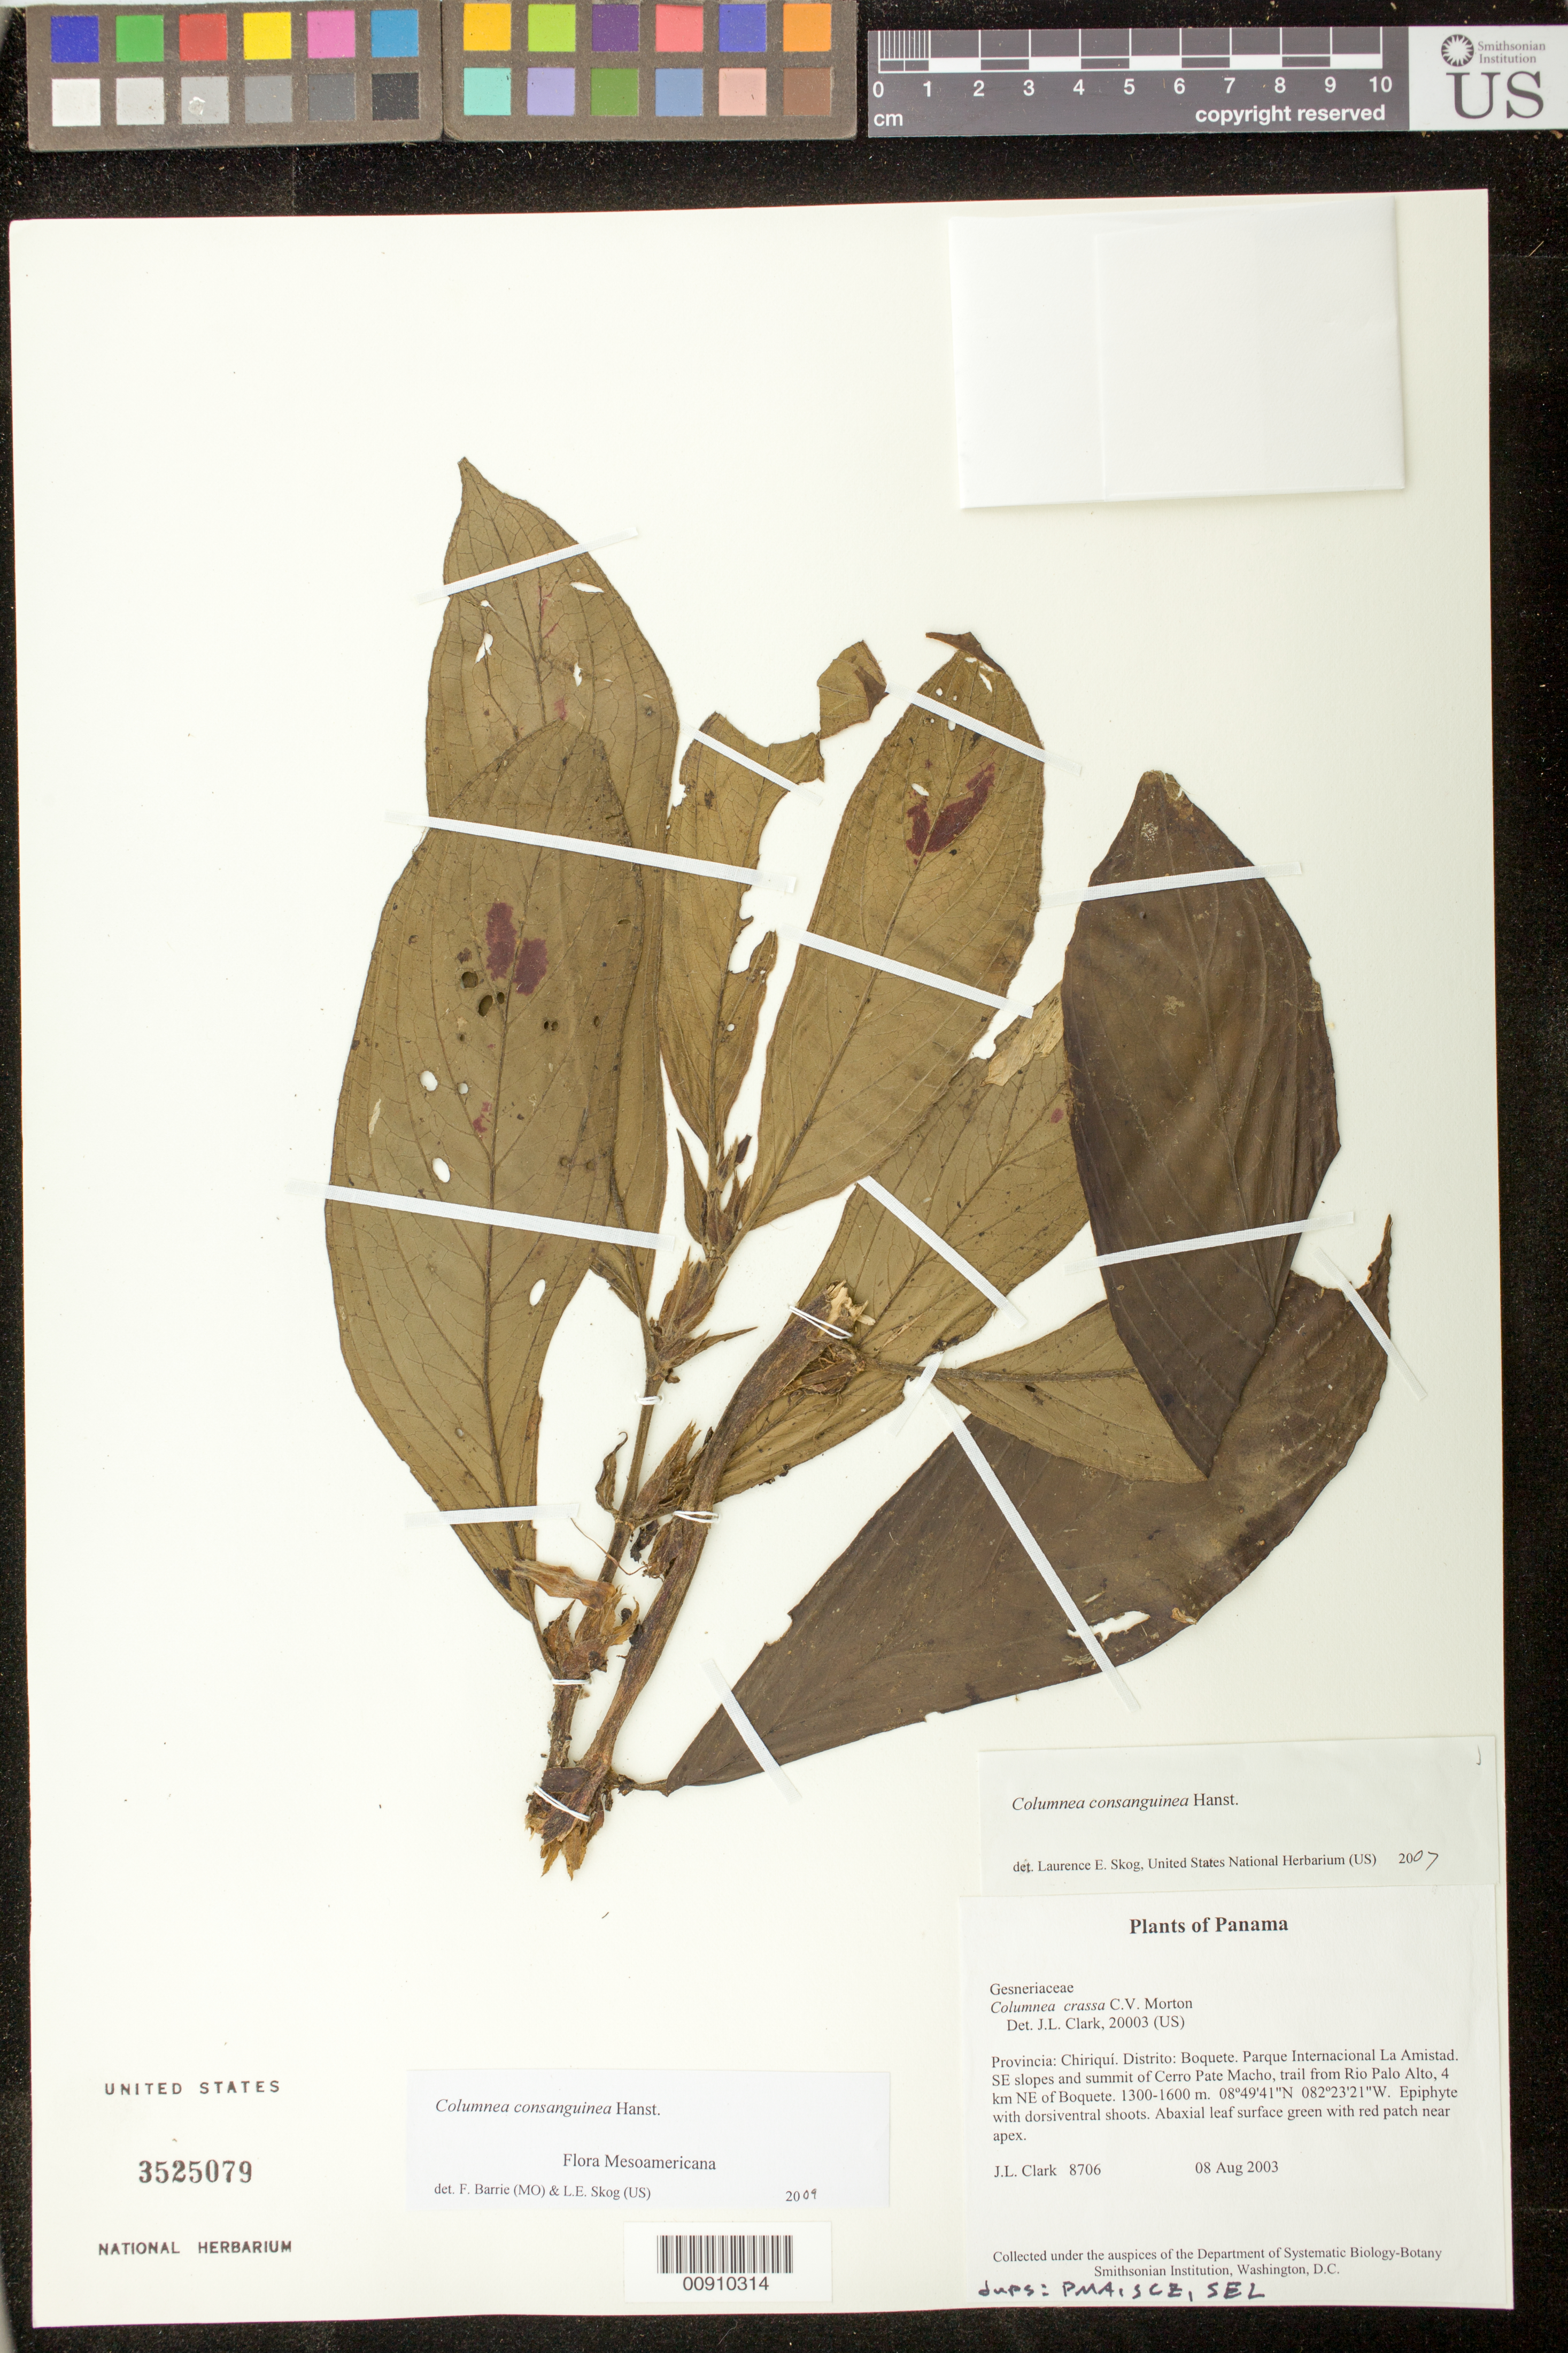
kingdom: Plantae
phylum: Tracheophyta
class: Magnoliopsida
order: Lamiales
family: Gesneriaceae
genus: Columnea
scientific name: Columnea crassa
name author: C.V. Morton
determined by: Clark, J. L., (SEL), The Marie Selby Botanical Garden (UNITED STATES)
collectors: J. L. Clark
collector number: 8706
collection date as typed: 08 Aug 2003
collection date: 2003-08-08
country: Panama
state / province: Chiriquí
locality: Boquete. Parque Internacional La Amistad. SE slopes and summit of Cerro Pate Macho, trail from Rio Palo Alto, 4 km NE of Boquete.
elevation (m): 1300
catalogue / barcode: US 3525079